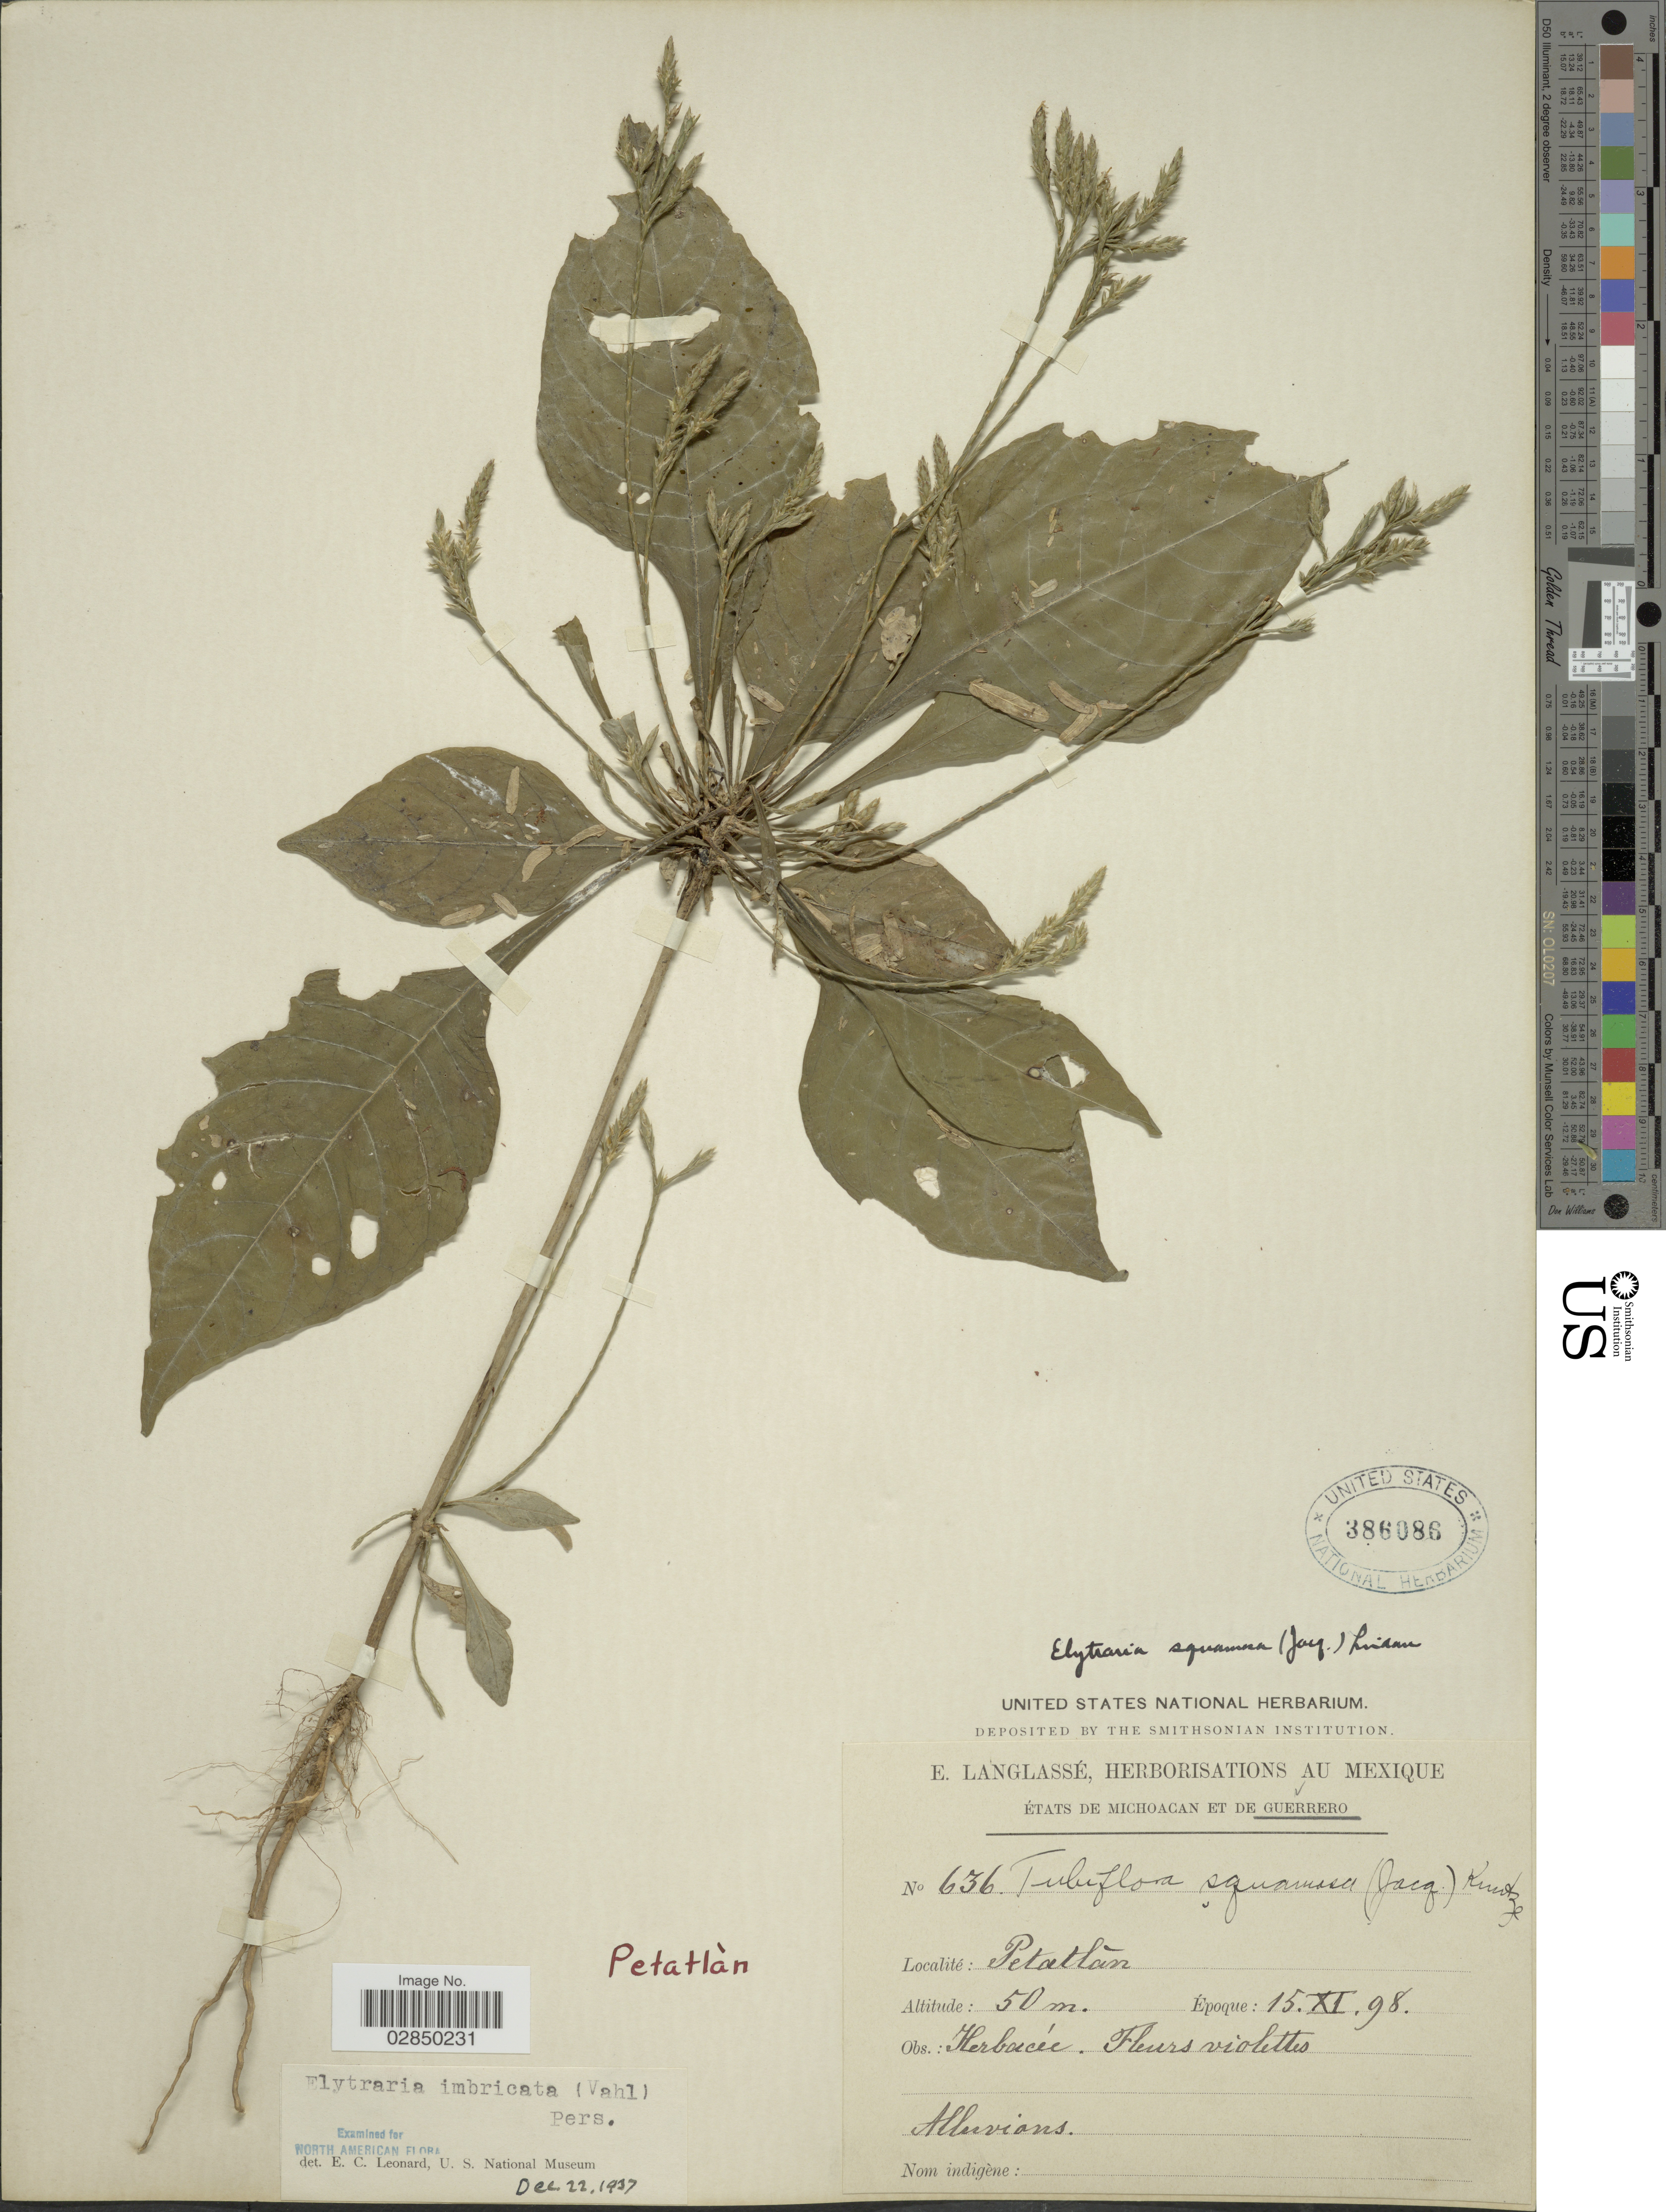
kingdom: Plantae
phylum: Tracheophyta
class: Magnoliopsida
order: Lamiales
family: Acanthaceae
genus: Elytraria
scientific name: Elytraria imbricata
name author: (Vahl) Pers.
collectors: E. Langlassé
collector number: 636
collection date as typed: Transcribed d/m/y: 15/11/98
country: Mexico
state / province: Guerrero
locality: Petatlàn.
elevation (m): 50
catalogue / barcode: US 386086